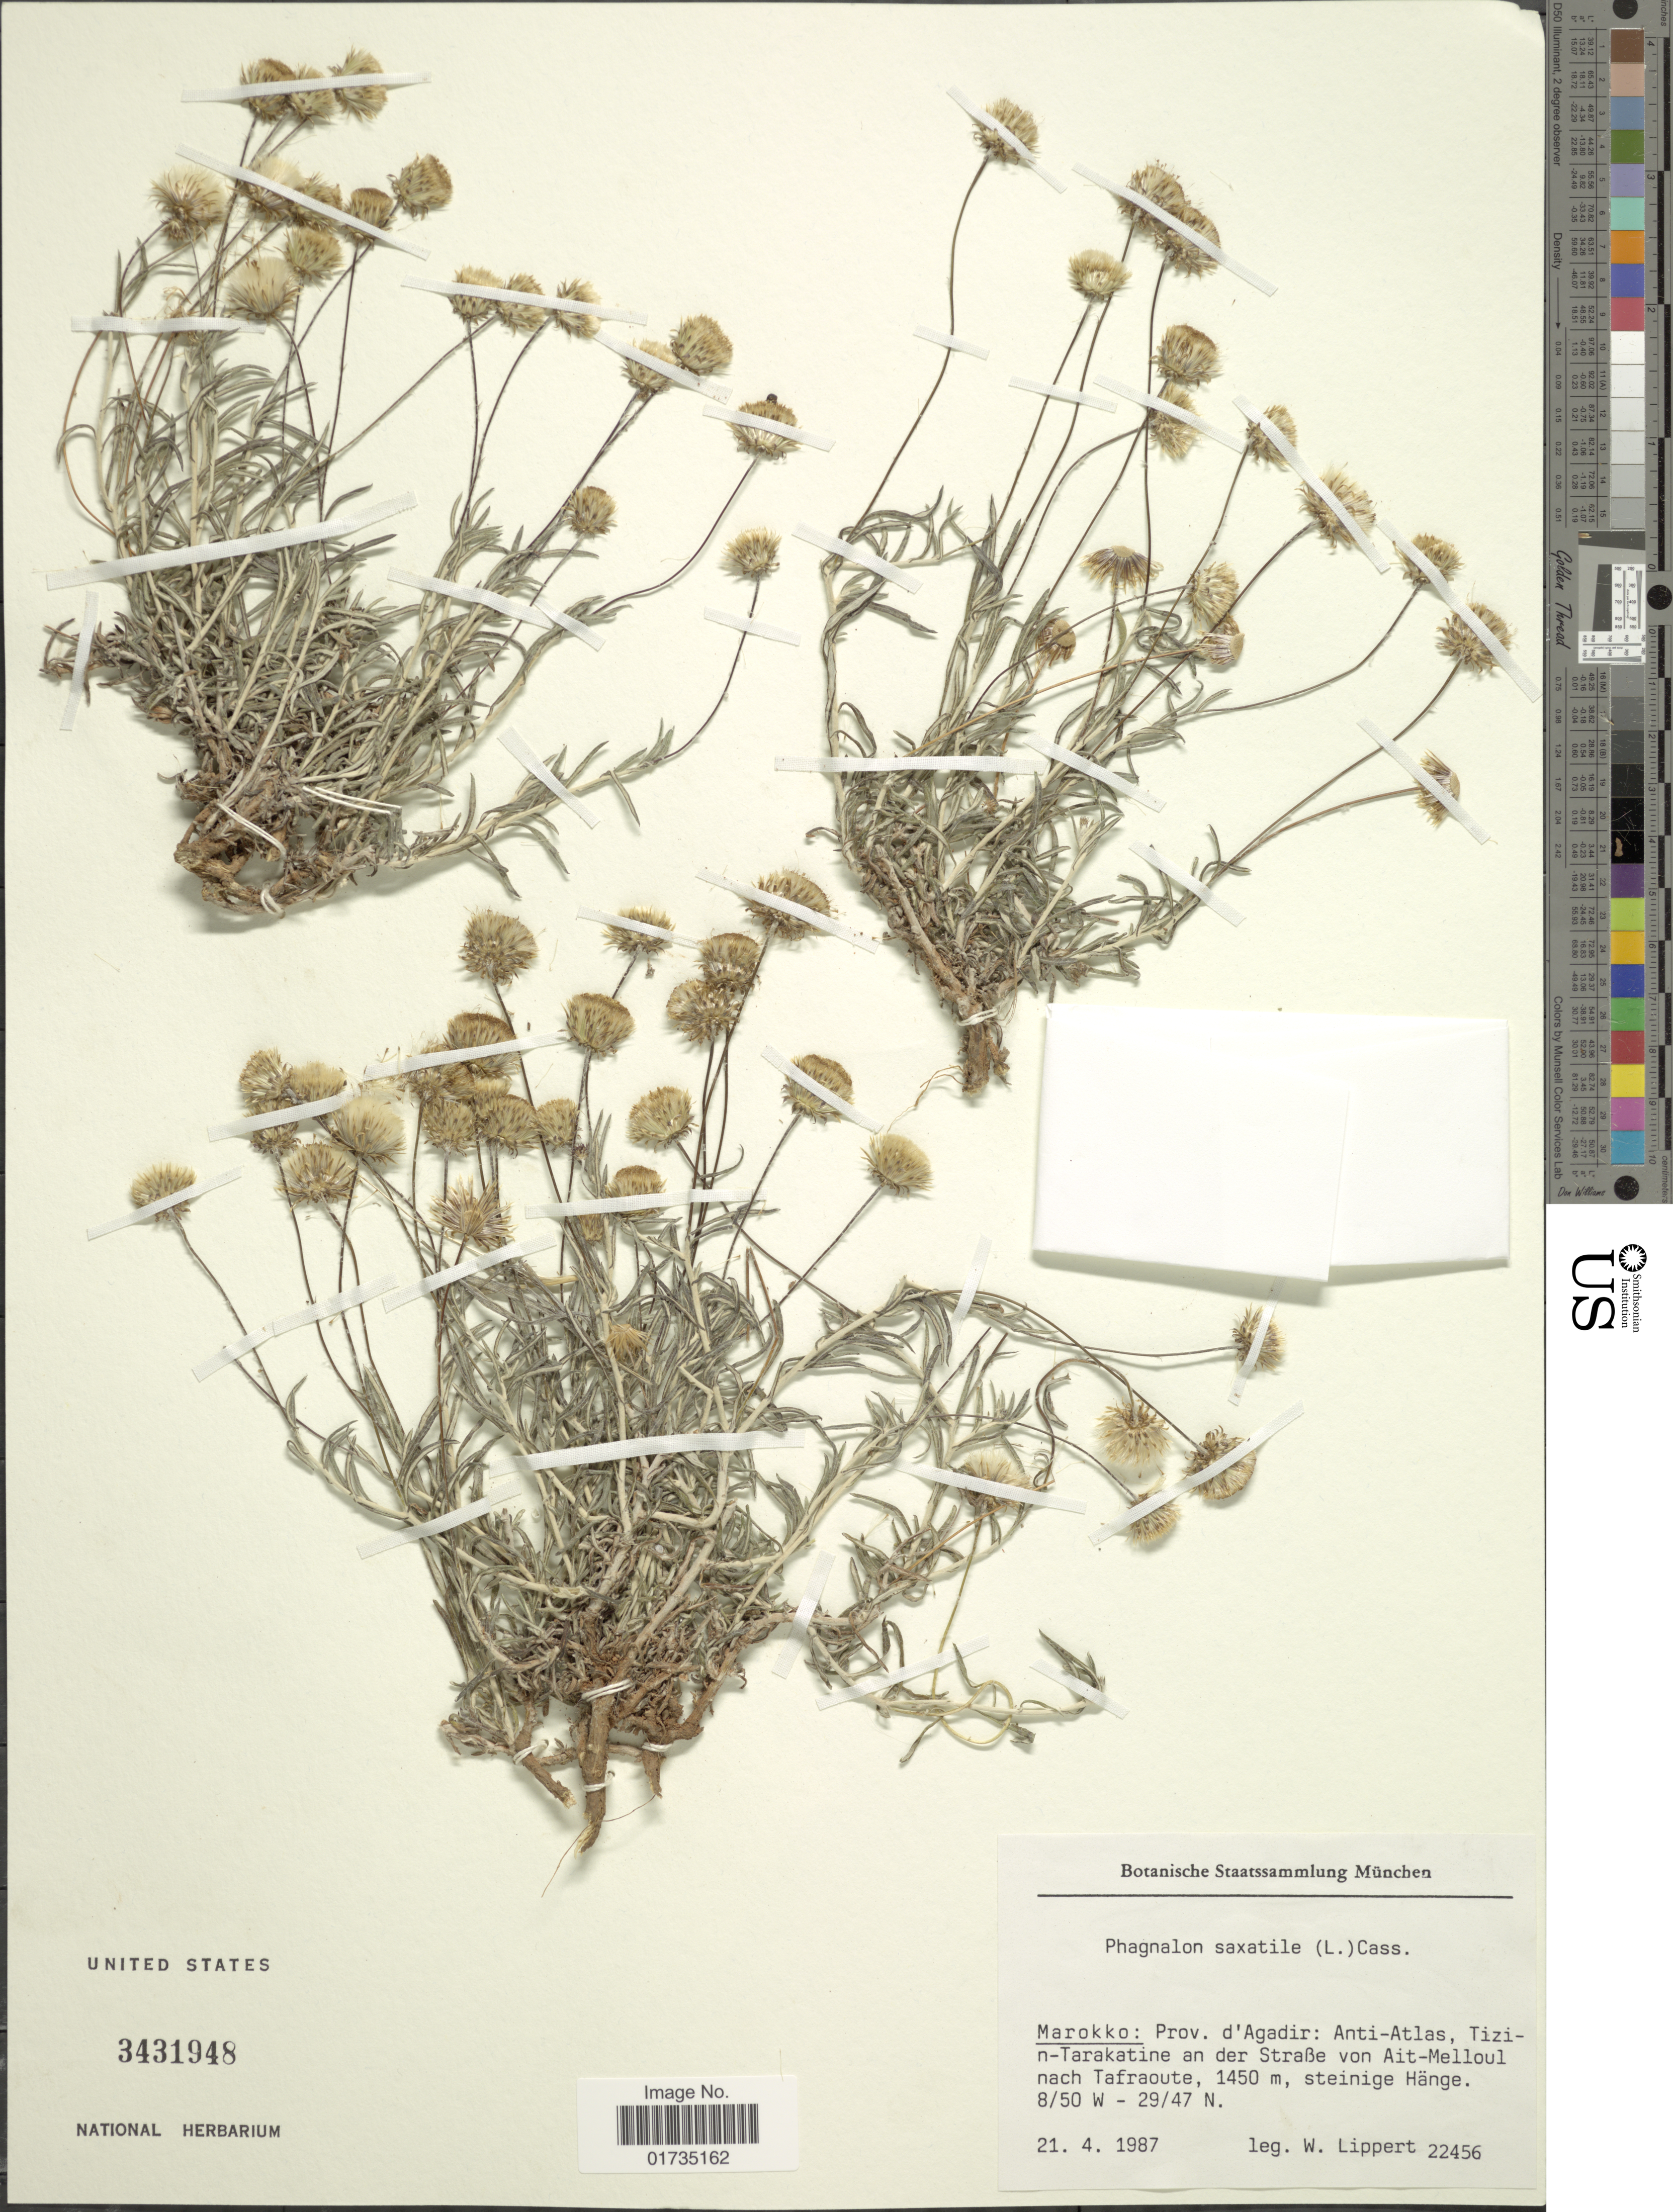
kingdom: Plantae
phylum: Tracheophyta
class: Magnoliopsida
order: Asterales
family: Asteraceae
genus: Phagnalon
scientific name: Phagnalon saxatile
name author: Cass.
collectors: W. Lippert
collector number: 22456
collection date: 1987-04-21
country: Morocco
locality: Marokko: Prov. d'Agadir: Anti-Atlas, tizin-Tarakatine an der Straße von Ait-Melloul nach Tafraoute, steinige Hange,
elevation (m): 1450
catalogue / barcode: US 3431948